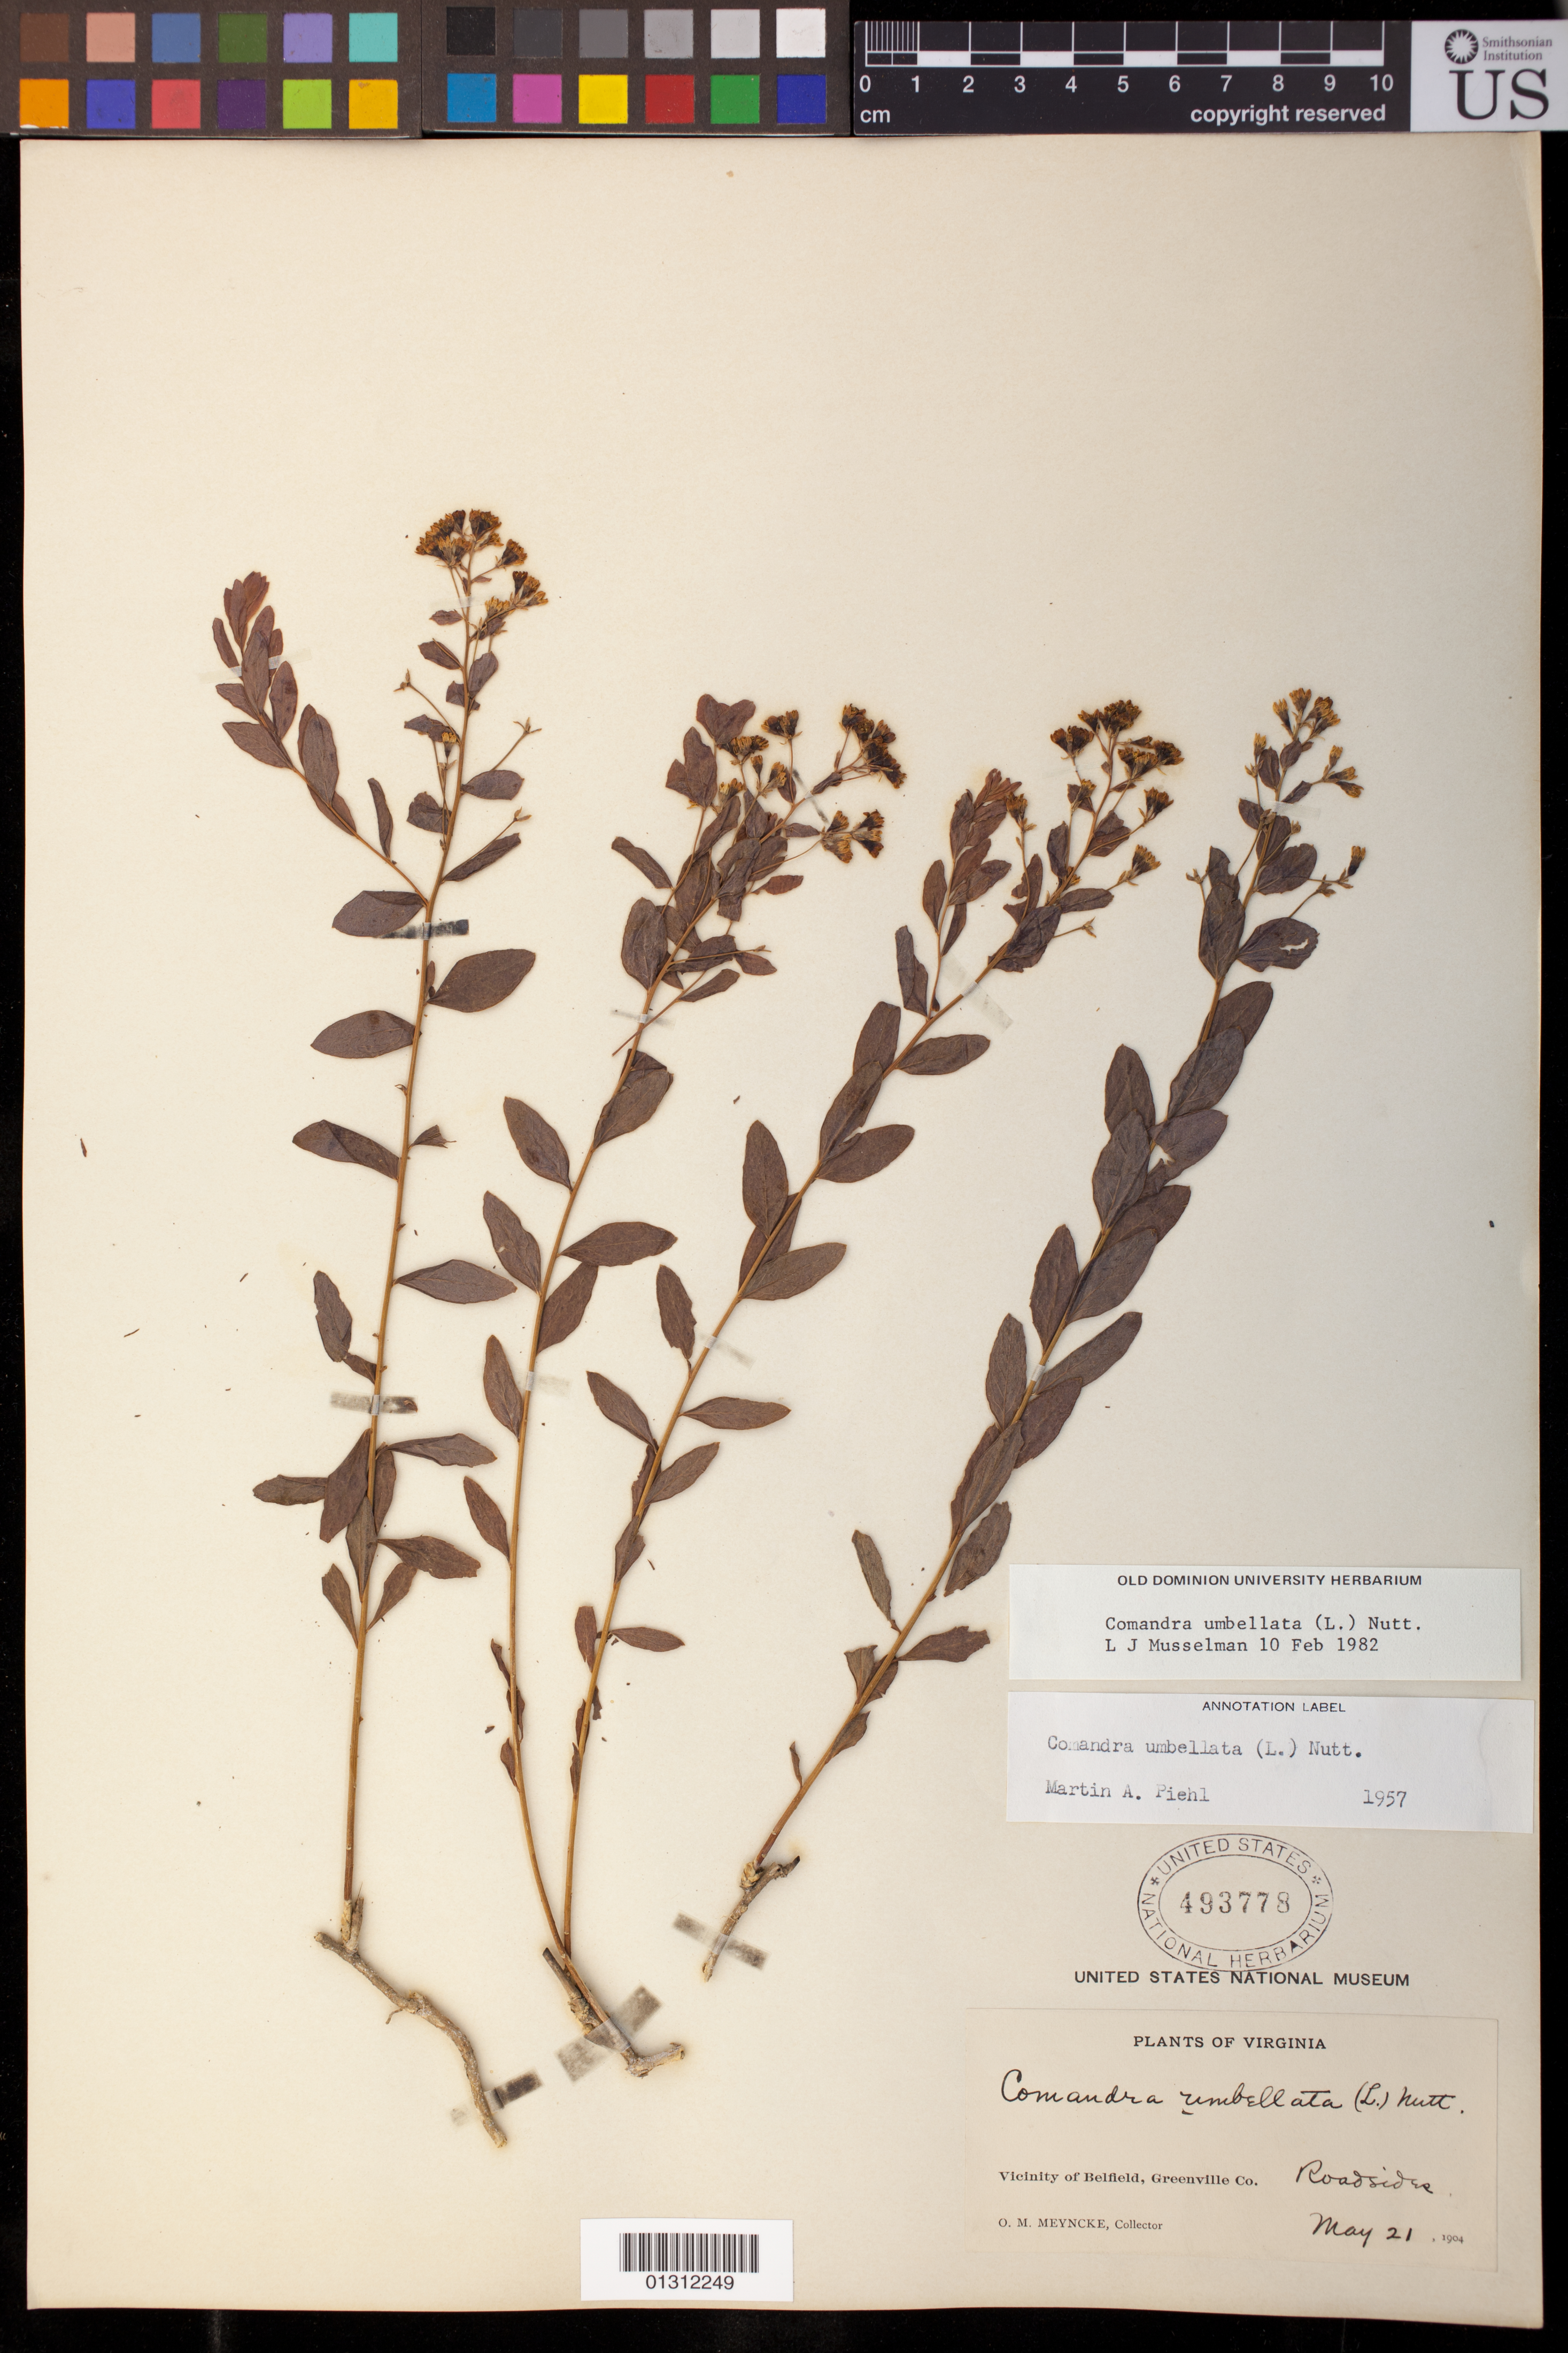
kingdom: Plantae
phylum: Tracheophyta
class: Magnoliopsida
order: Santalales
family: Comandraceae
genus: Comandra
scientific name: Comandra umbellata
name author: (L.) Nutt.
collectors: O. Meyncke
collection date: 1904-05-21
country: United States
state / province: Virginia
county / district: Greensville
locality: Vicinity of Belfield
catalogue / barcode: US 493778